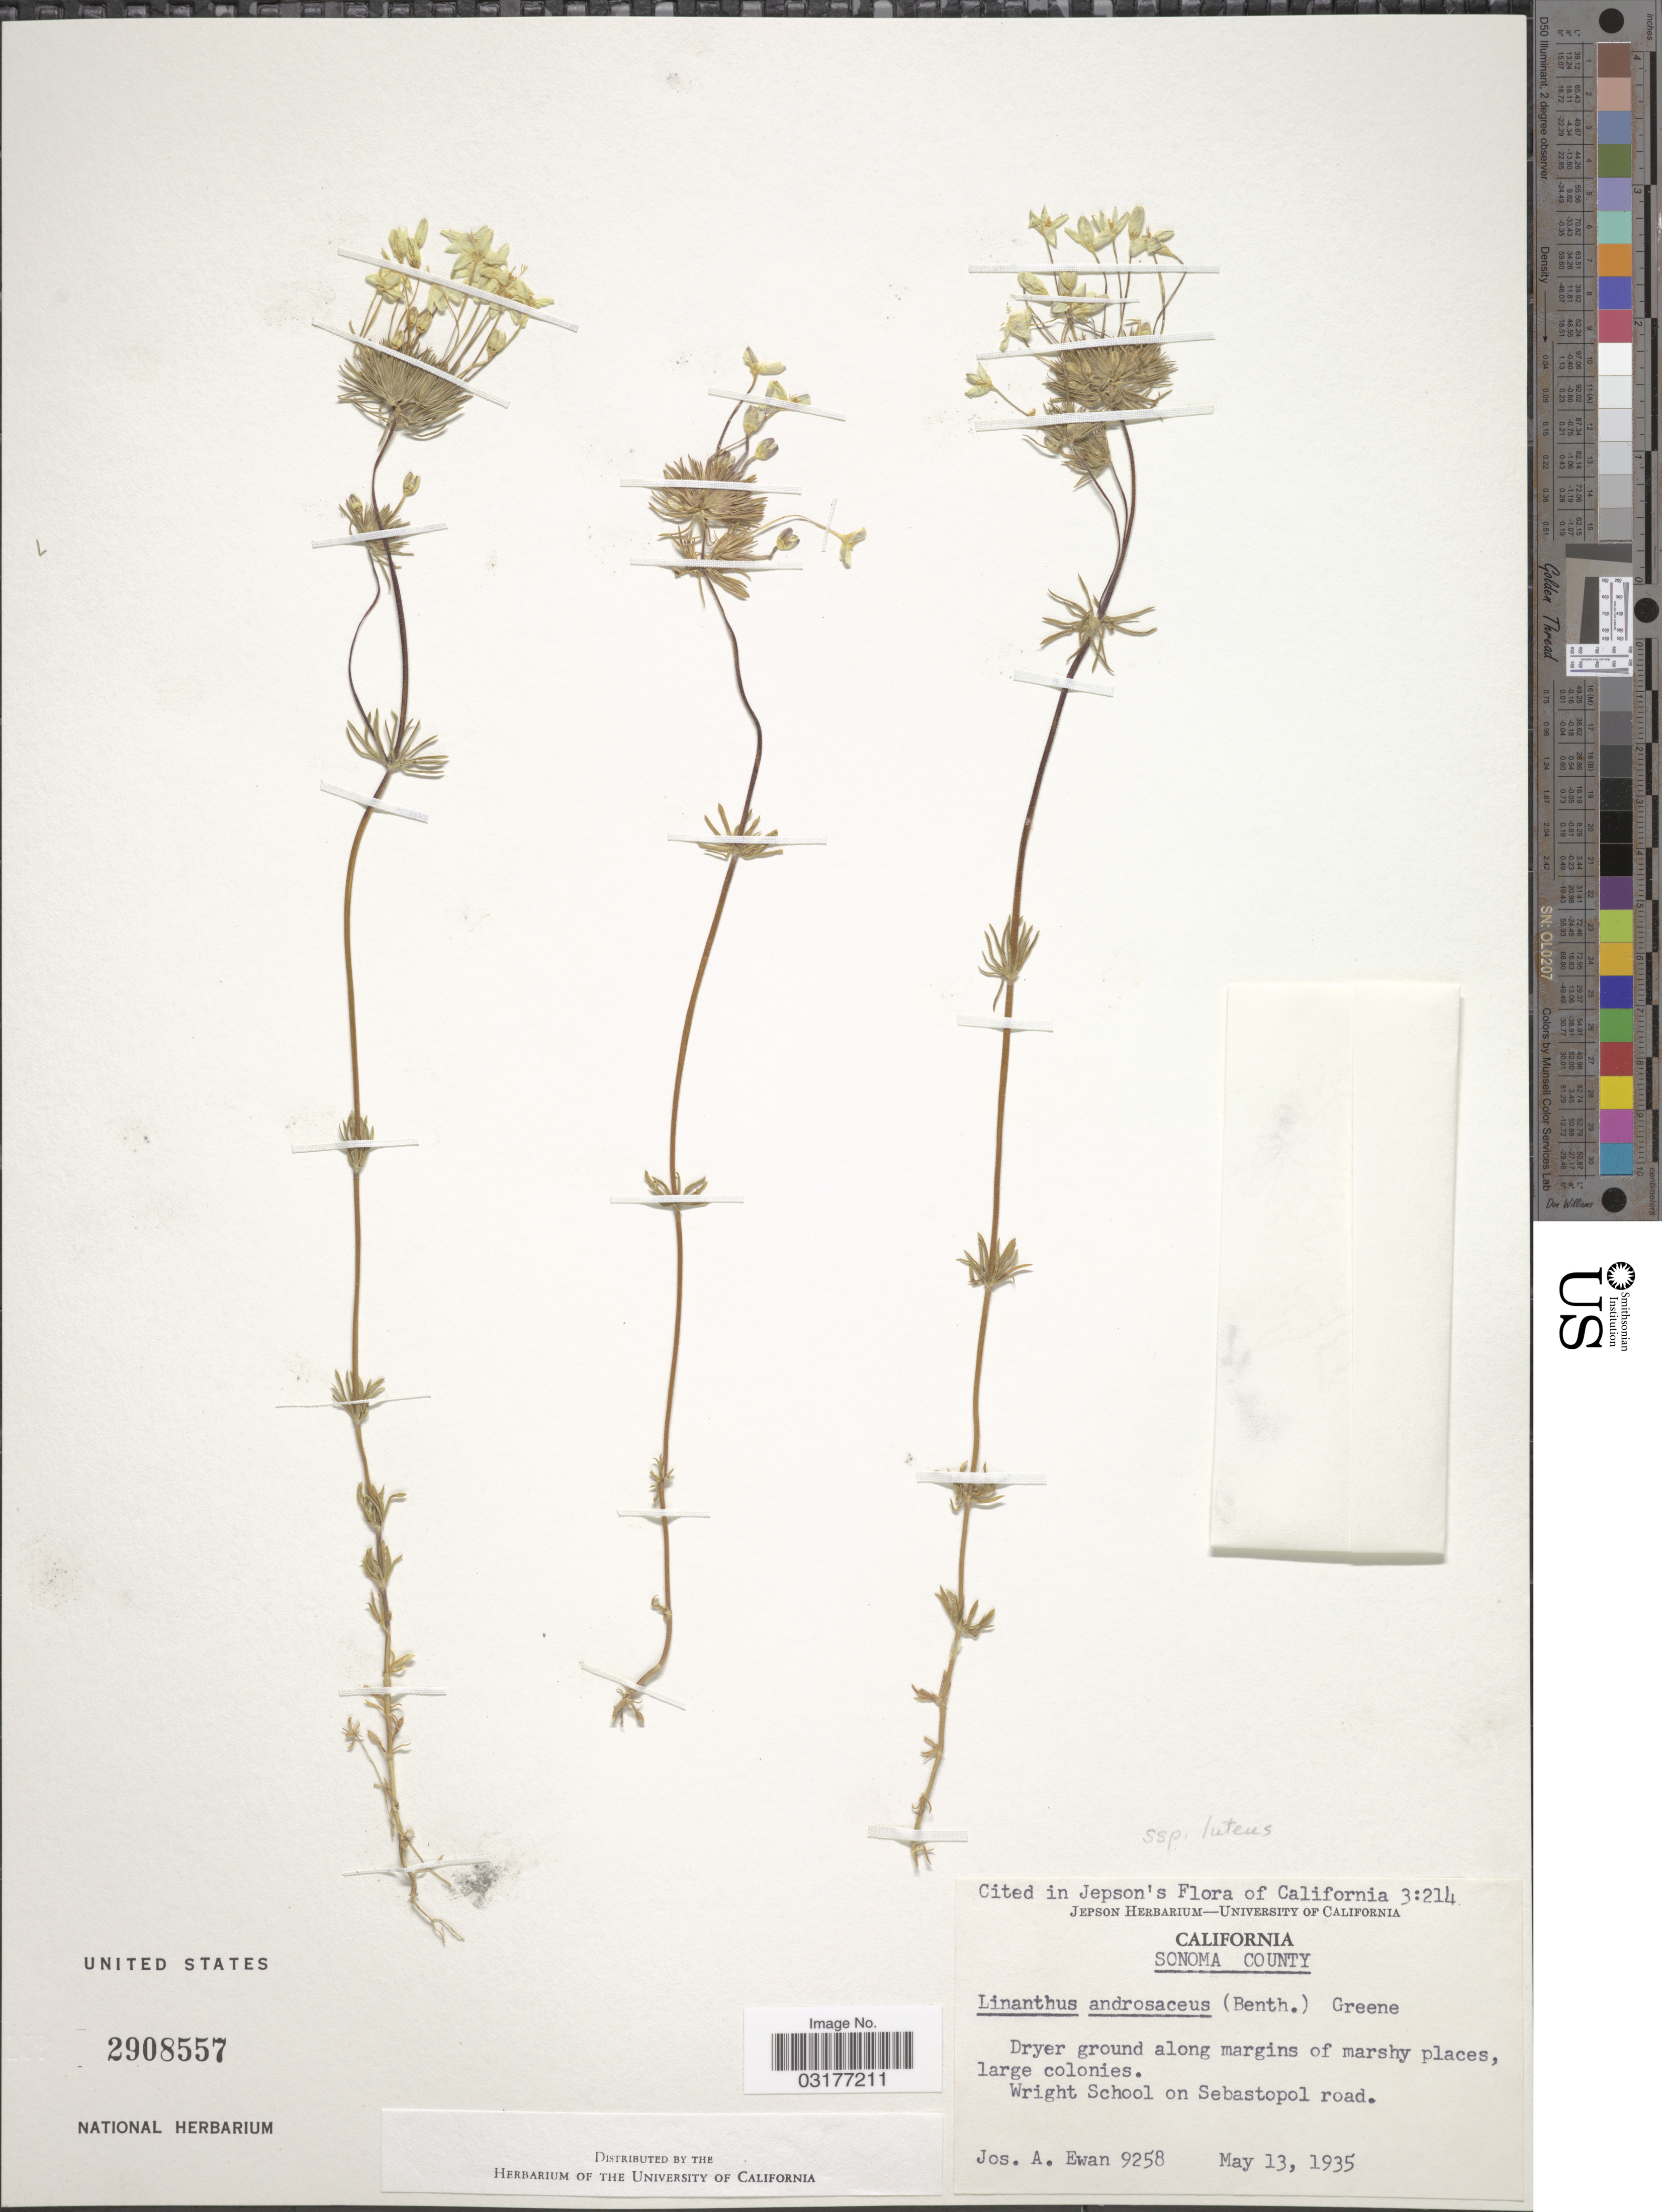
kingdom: Plantae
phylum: Tracheophyta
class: Magnoliopsida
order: Ericales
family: Polemoniaceae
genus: Leptosiphon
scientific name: Leptosiphon parviflorus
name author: Benth.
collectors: J. A. Ewan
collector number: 9258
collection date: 1935-05-13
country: United States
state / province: California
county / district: Sonoma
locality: Sonoma County. Wright School on Sebastopol road.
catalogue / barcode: US 2908557